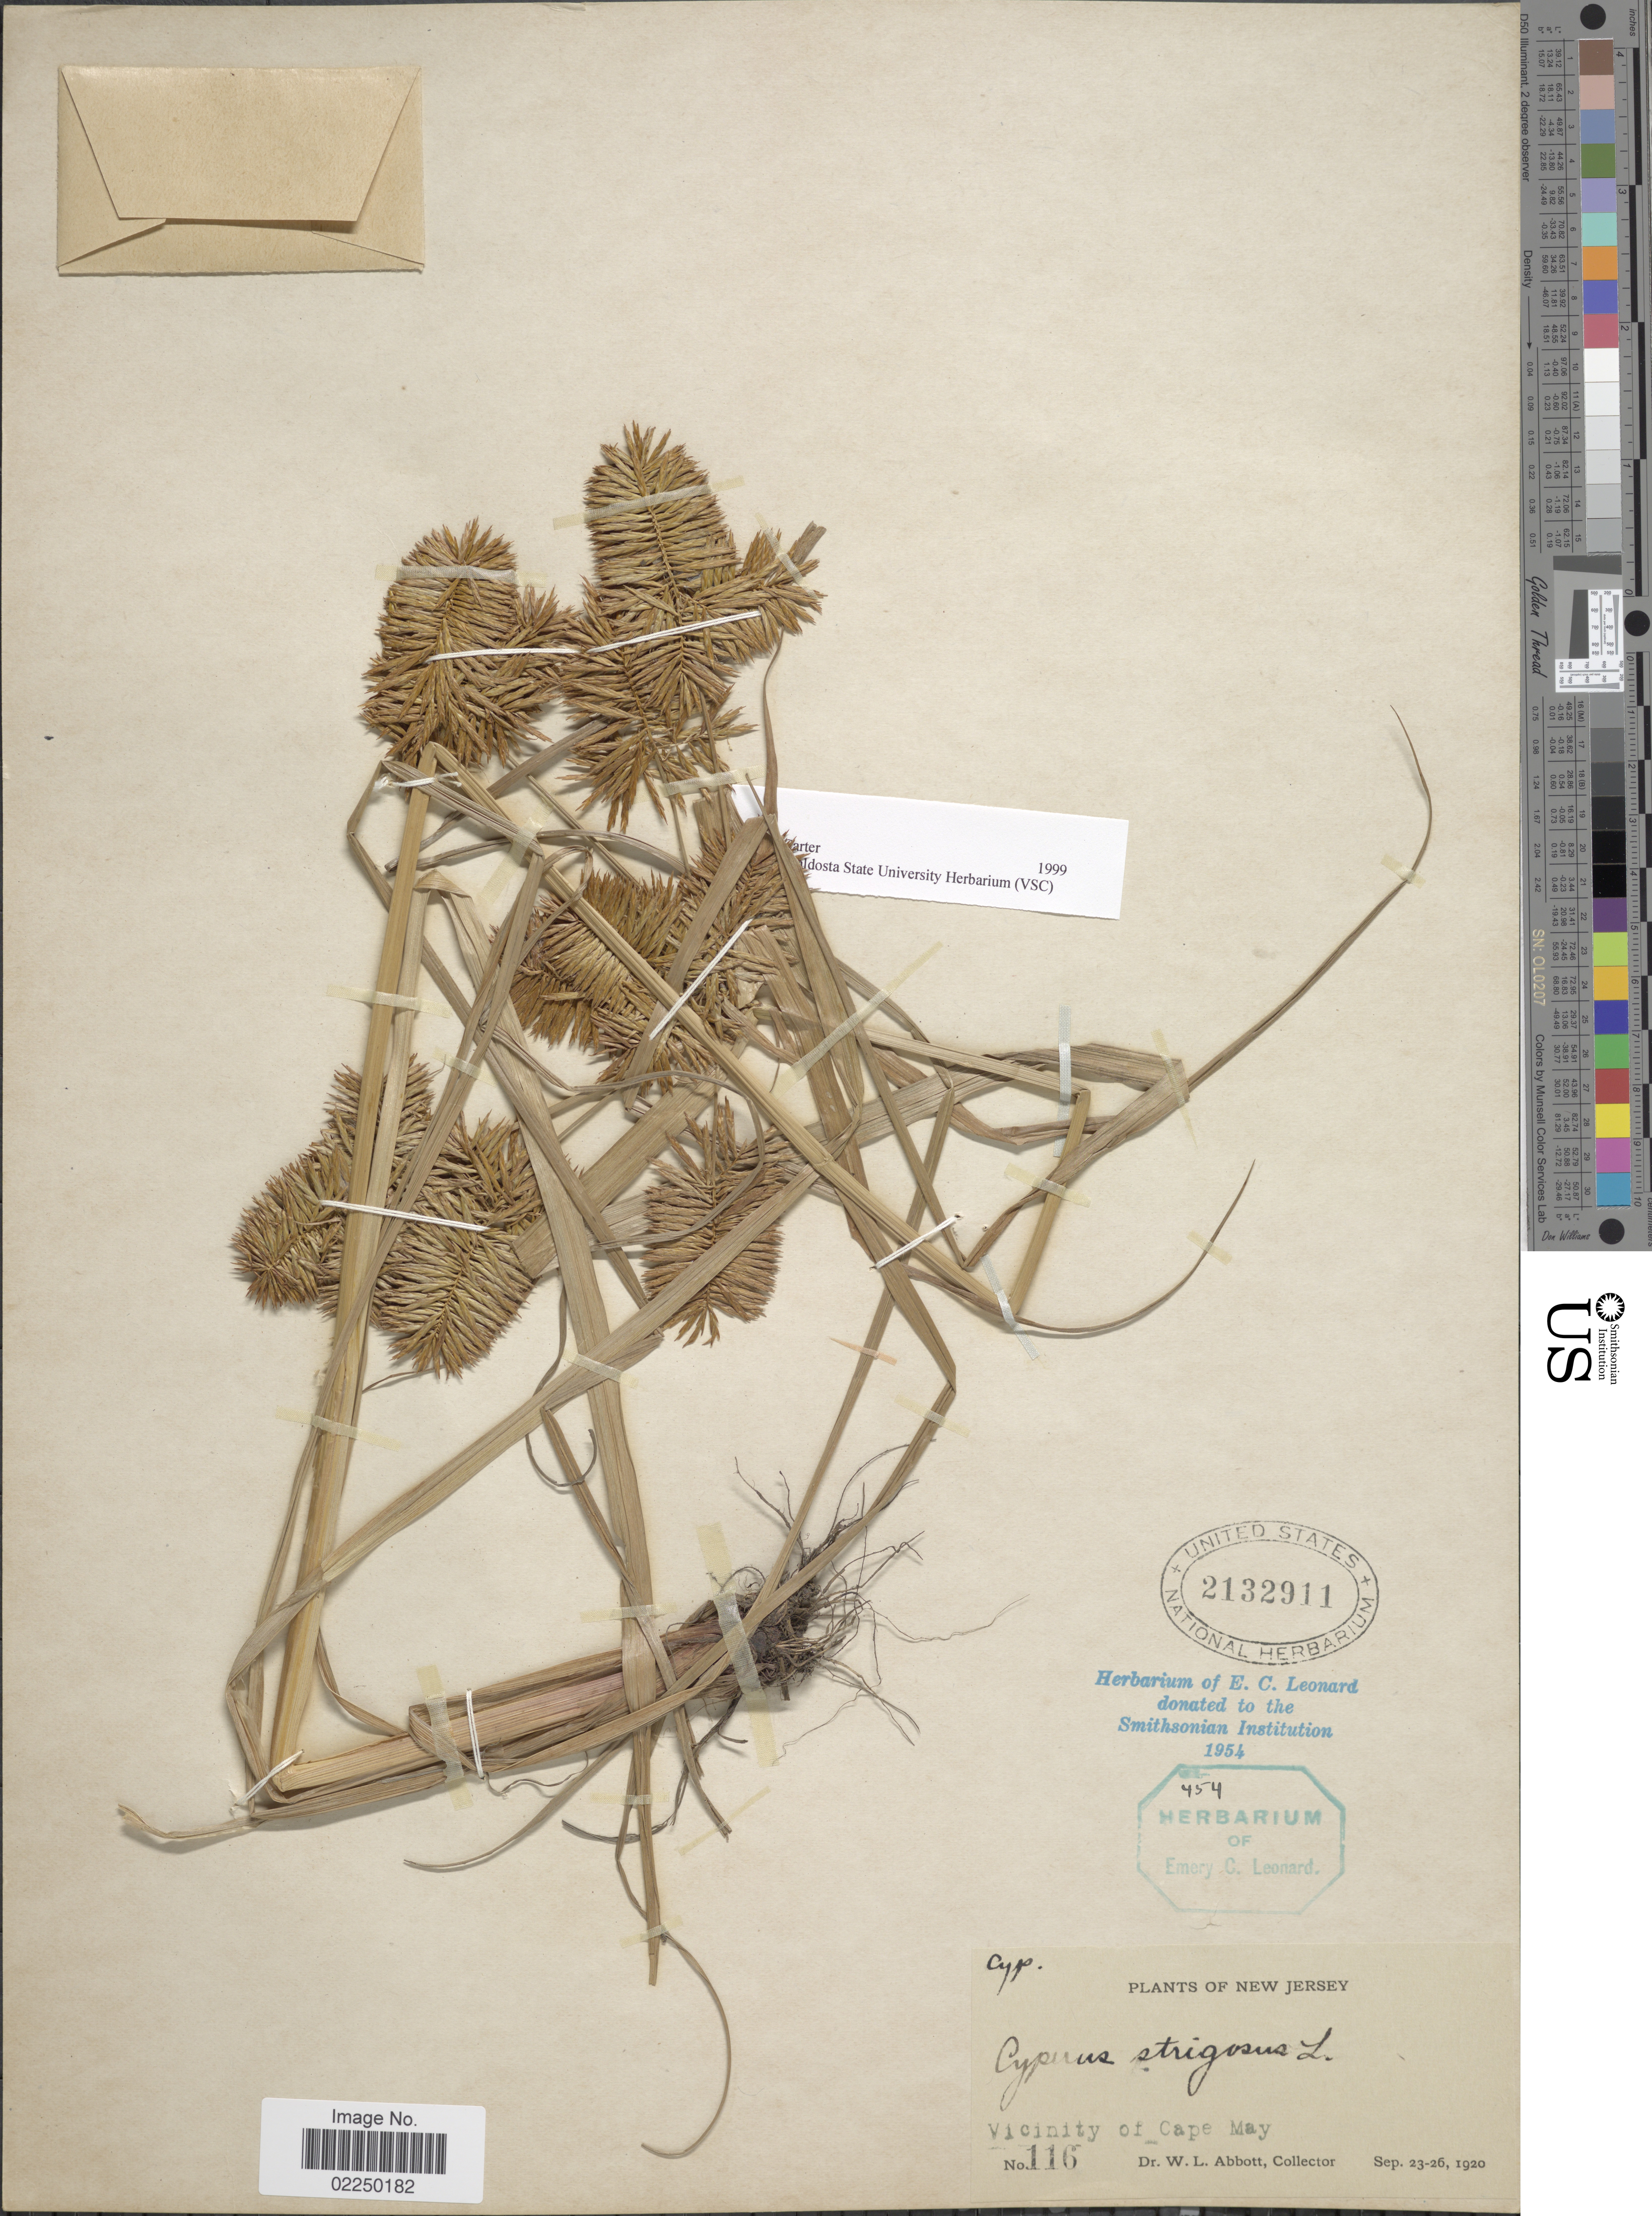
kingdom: Plantae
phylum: Tracheophyta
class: Liliopsida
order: Poales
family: Cyperaceae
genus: Cyperus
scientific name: Cyperus strigosus L.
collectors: W. L. Abbott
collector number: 116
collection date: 1920-09-23/1920-09-26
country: United States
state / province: New Jersey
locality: Vicinity of Cape May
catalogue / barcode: US 2132911